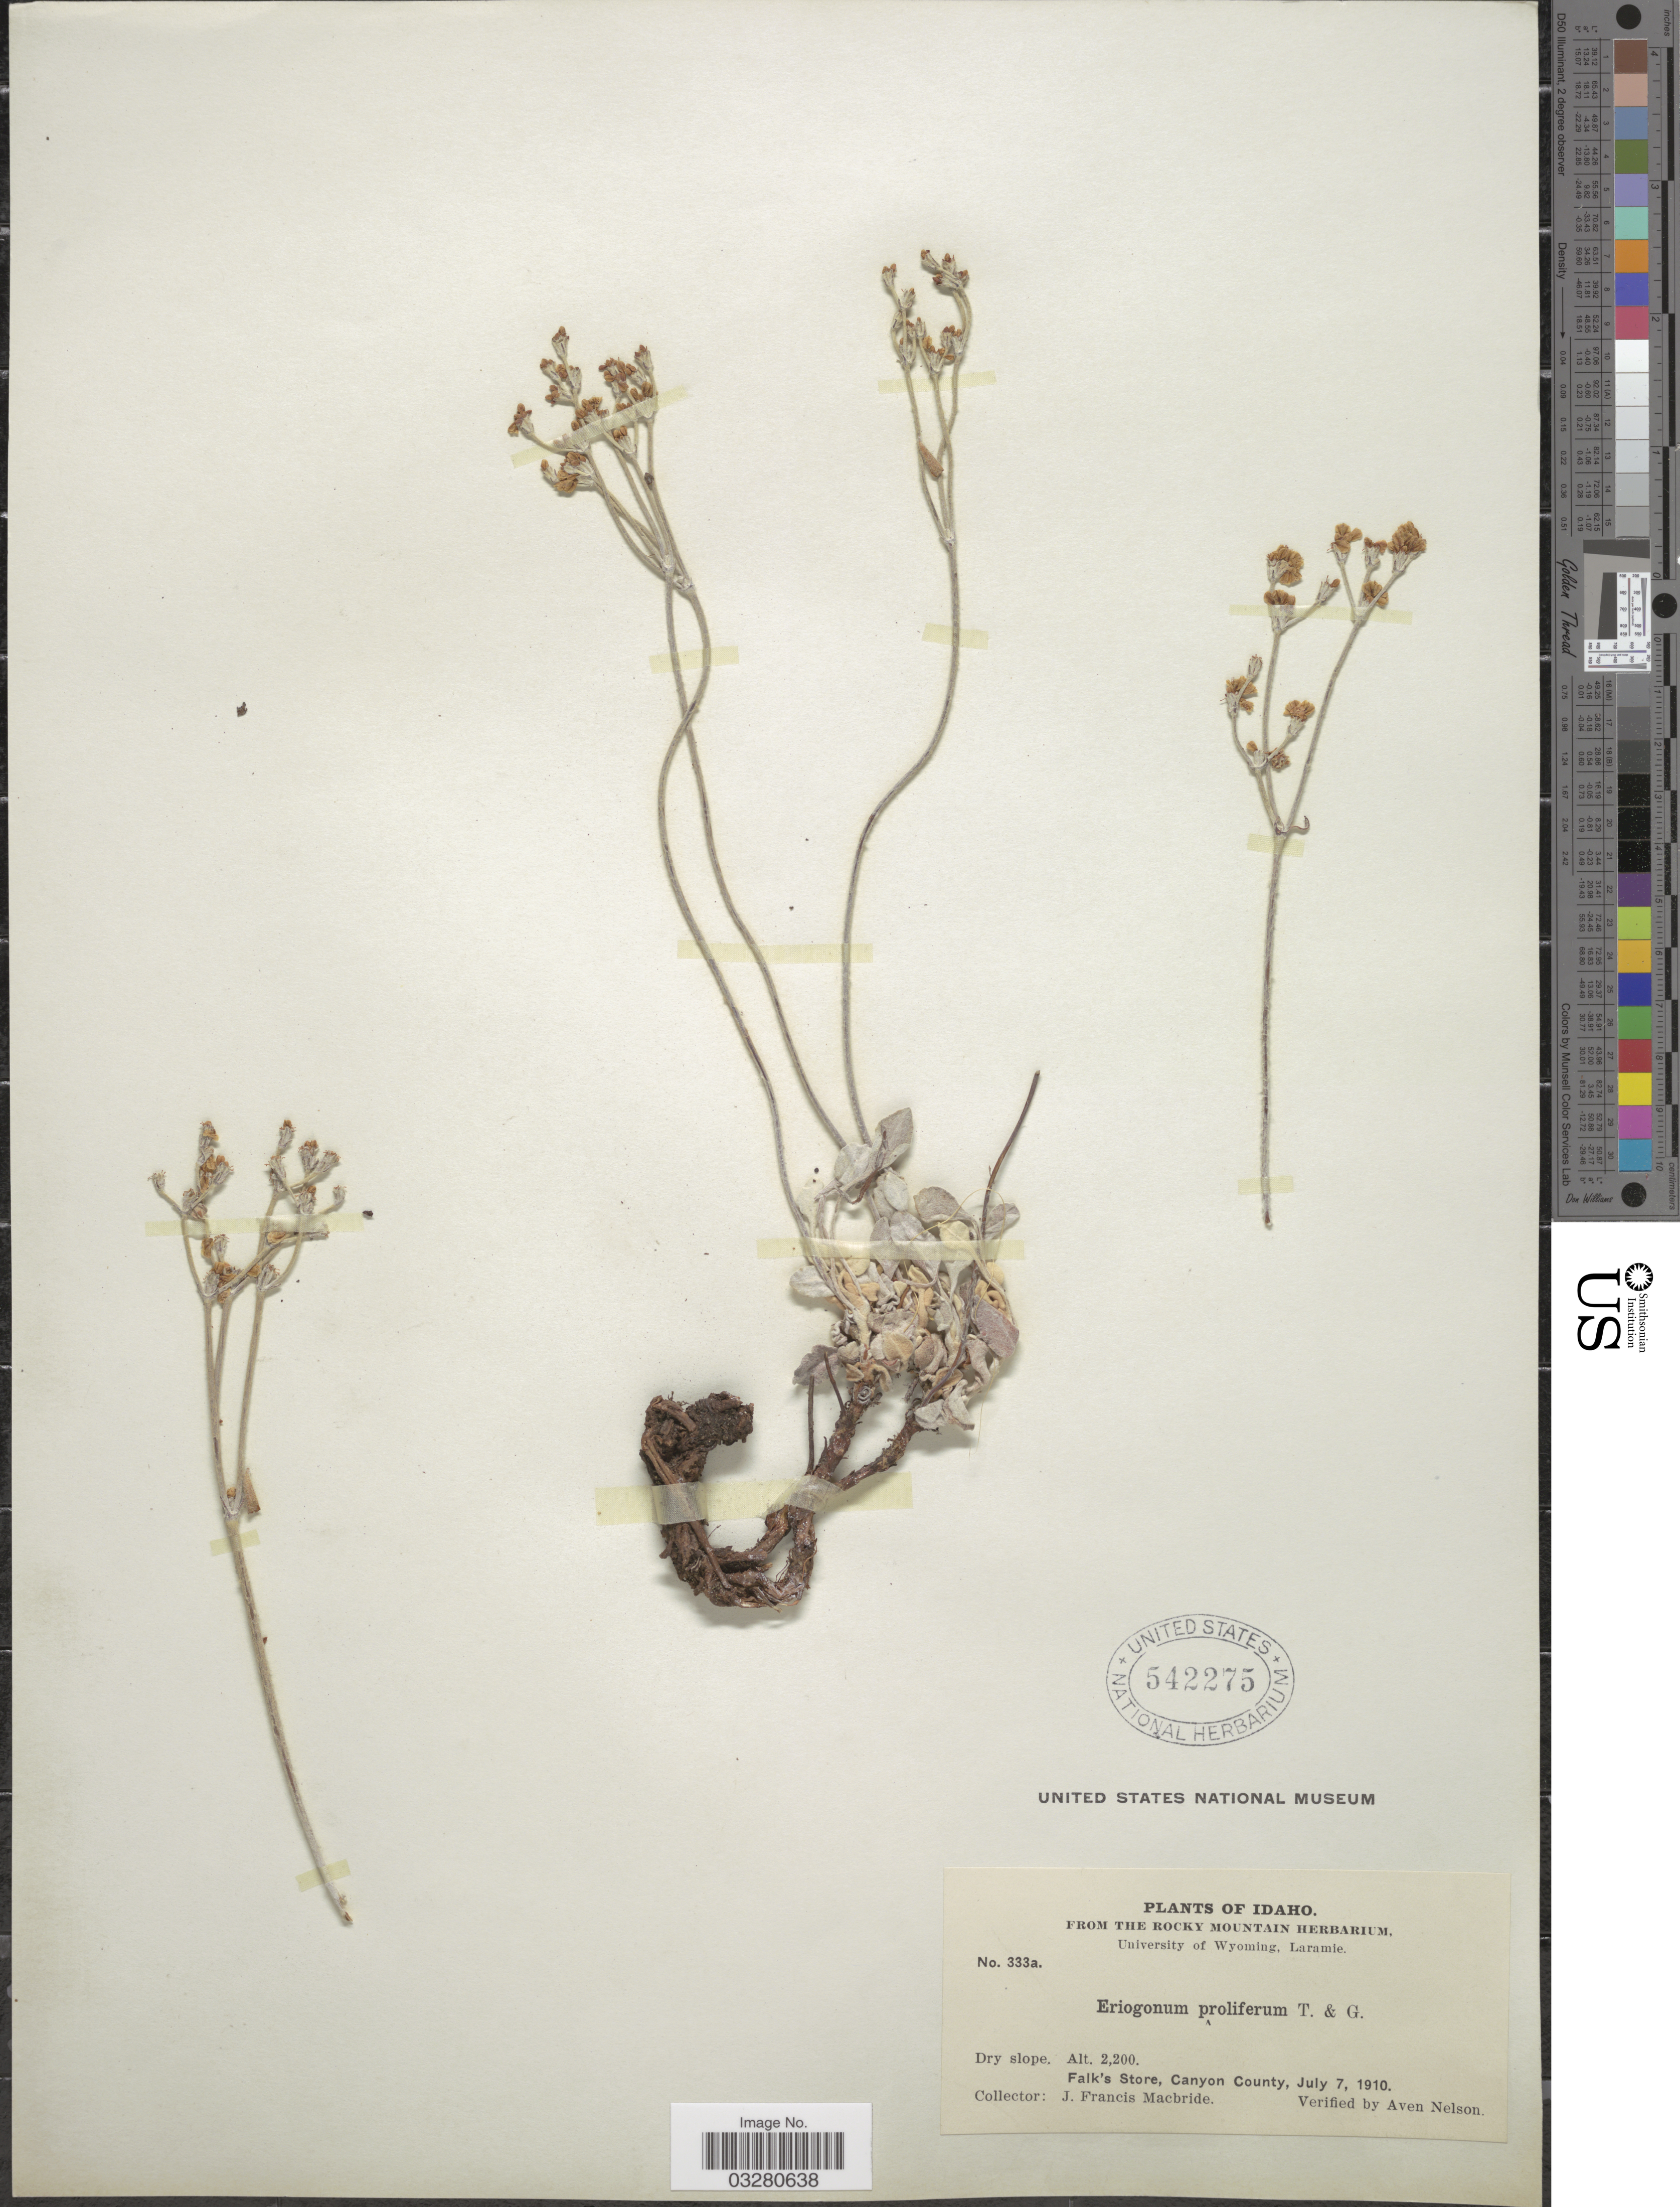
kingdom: Plantae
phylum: Tracheophyta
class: Magnoliopsida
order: Caryophyllales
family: Polygonaceae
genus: Eriogonum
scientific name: Eriogonum proliferum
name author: Torr. & A. Gray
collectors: J. F. Macbride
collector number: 333a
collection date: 1910-07-07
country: United States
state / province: Idaho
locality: Falk's Store, Canyon County.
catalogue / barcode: US 542275